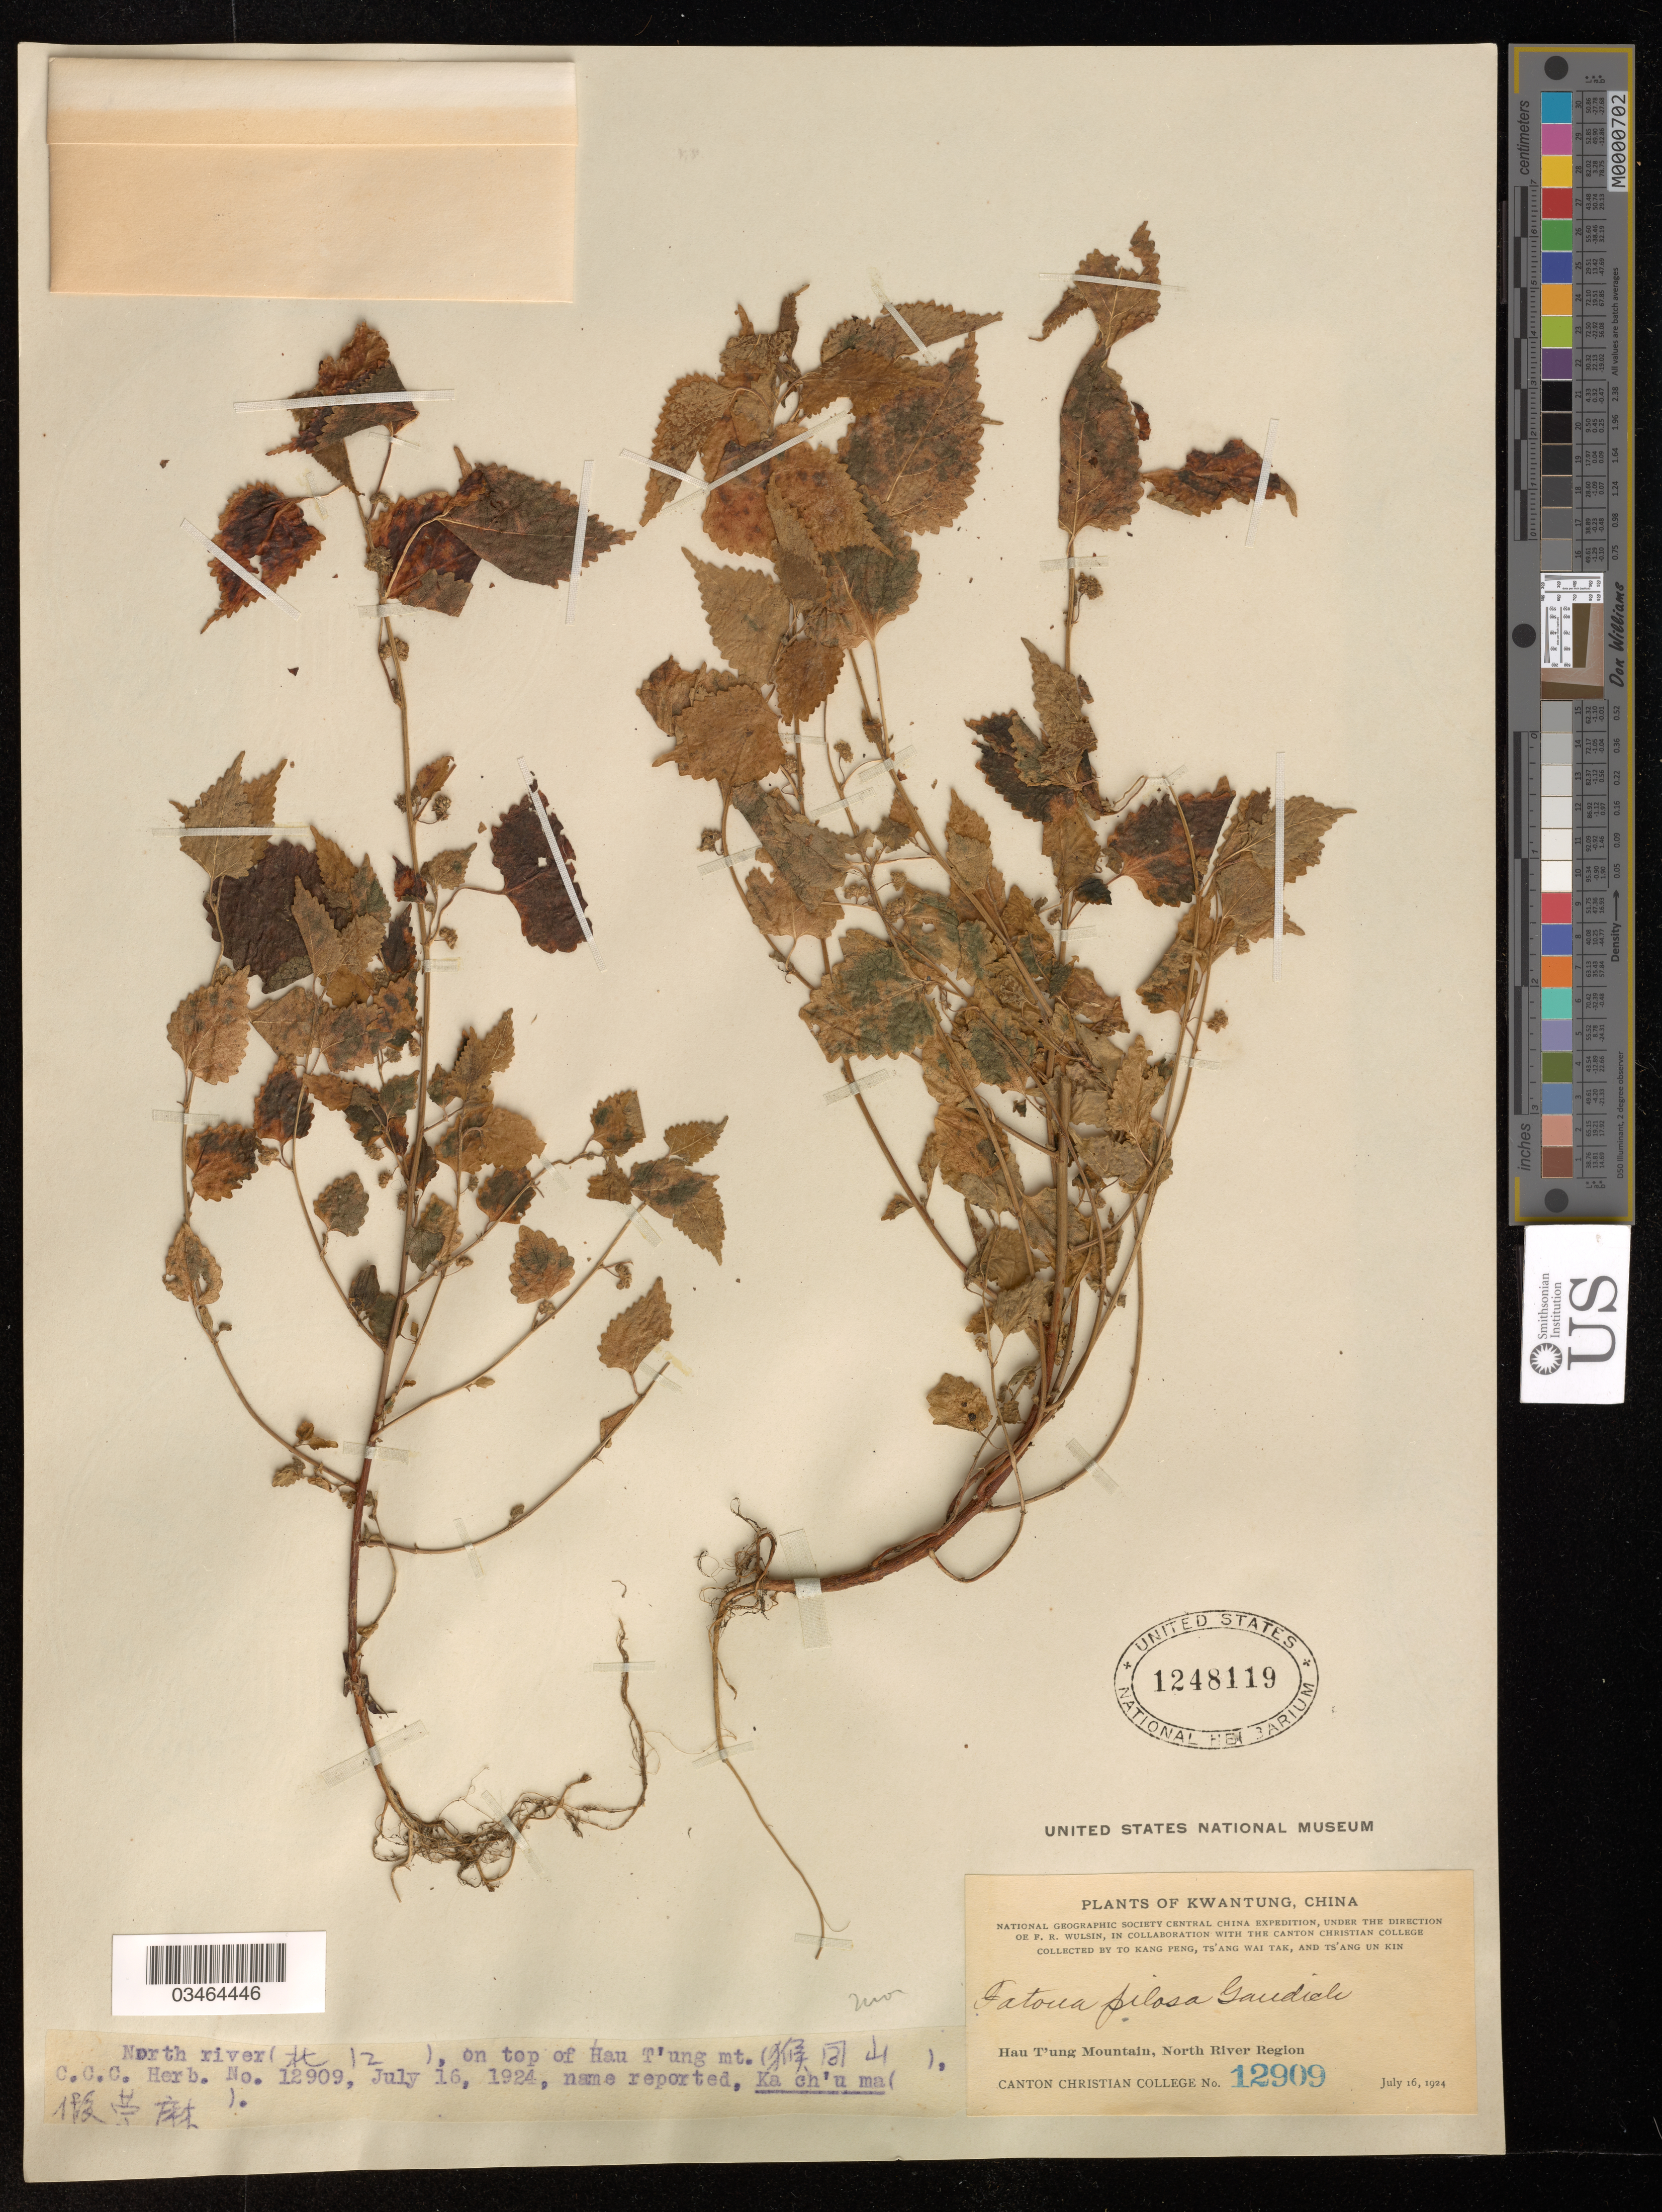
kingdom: Plantae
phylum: Tracheophyta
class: Magnoliopsida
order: Rosales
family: Moraceae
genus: Fatoua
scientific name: Fatoua pilosa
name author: Gaudich.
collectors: K. Peng, W. T. Tsang, Ts' Ang Un Kin & Canton Christian College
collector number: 12909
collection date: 1924-07-16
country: China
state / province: Guangdong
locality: Kwangtung. On top of Hau T'ung Mountain (X), North River Region (X).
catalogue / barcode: US 1248119